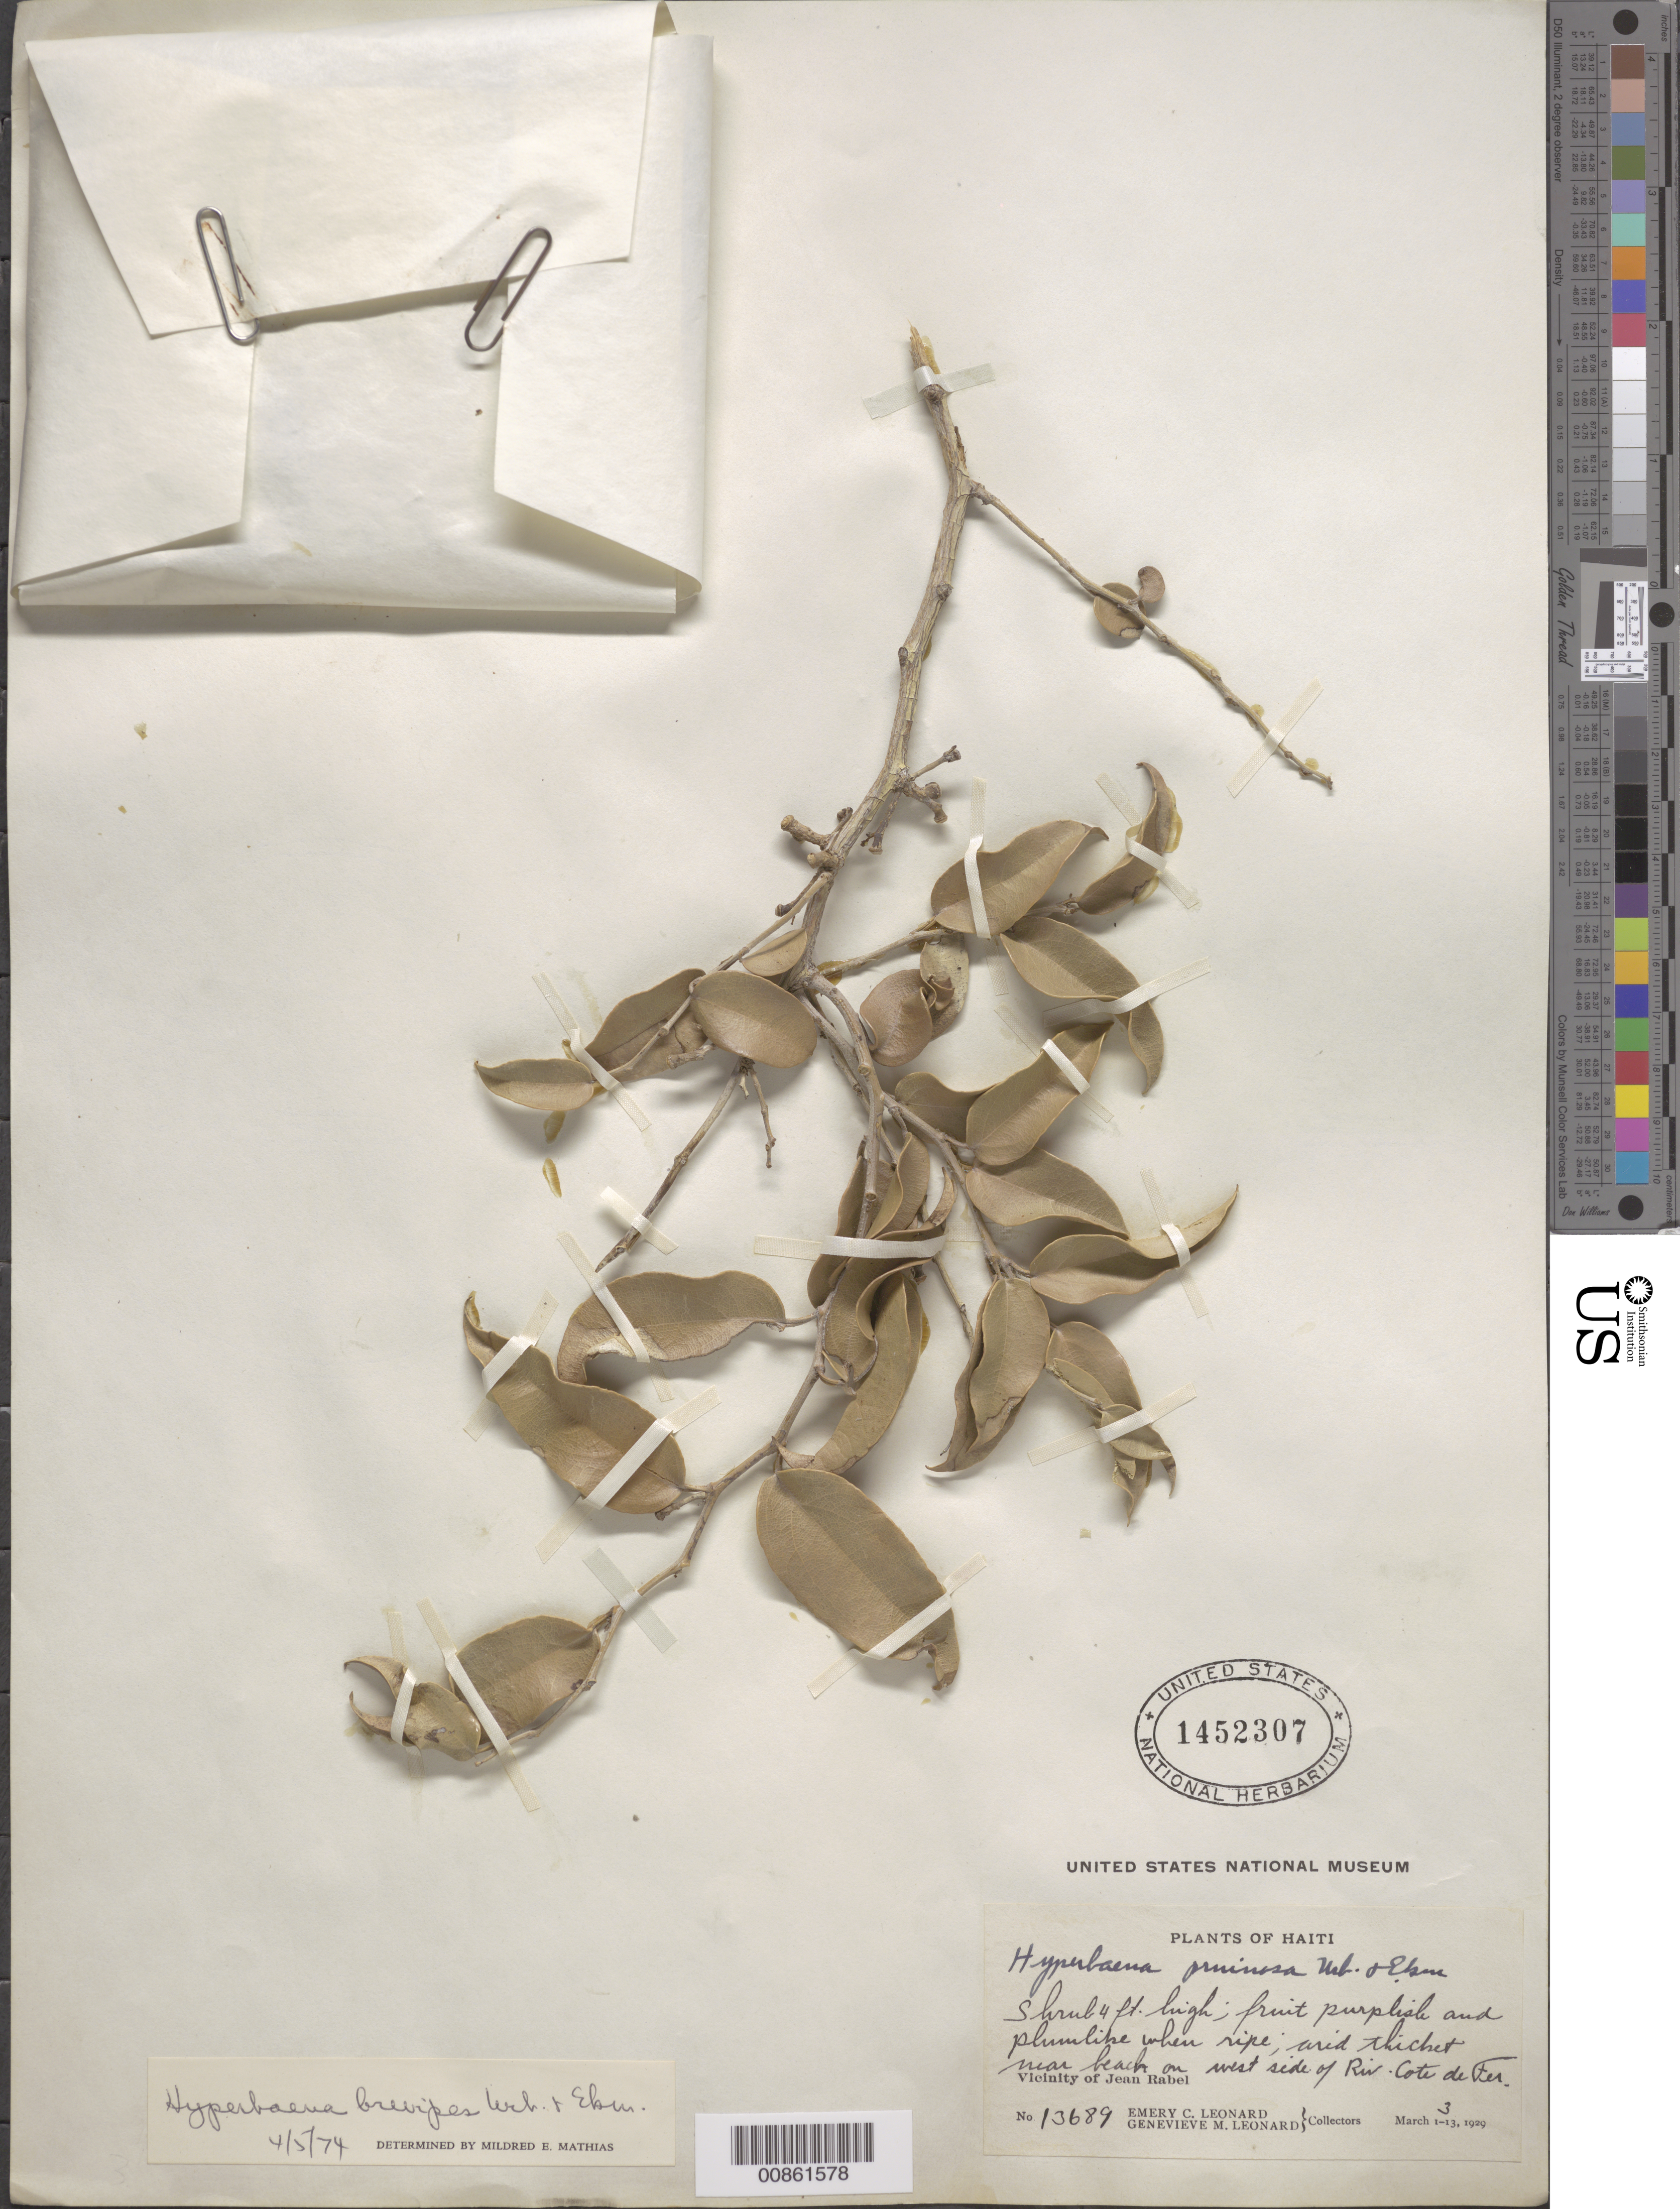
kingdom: Plantae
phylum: Tracheophyta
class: Magnoliopsida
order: Ranunculales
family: Menispermaceae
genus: Hyperbaena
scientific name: Hyperbaena brevipes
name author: Urb. & Ekman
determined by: Mathias, M. E.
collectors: E. C. Leonard & G. M. Leonard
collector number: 13689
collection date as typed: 03 Mar 1929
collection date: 1929-03-03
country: Haiti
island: Hispaniola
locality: Vicinity of Jean Rabel. Near beach on west side of Riv. Cote de Fer.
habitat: Arid thicket.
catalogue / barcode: US 1452307